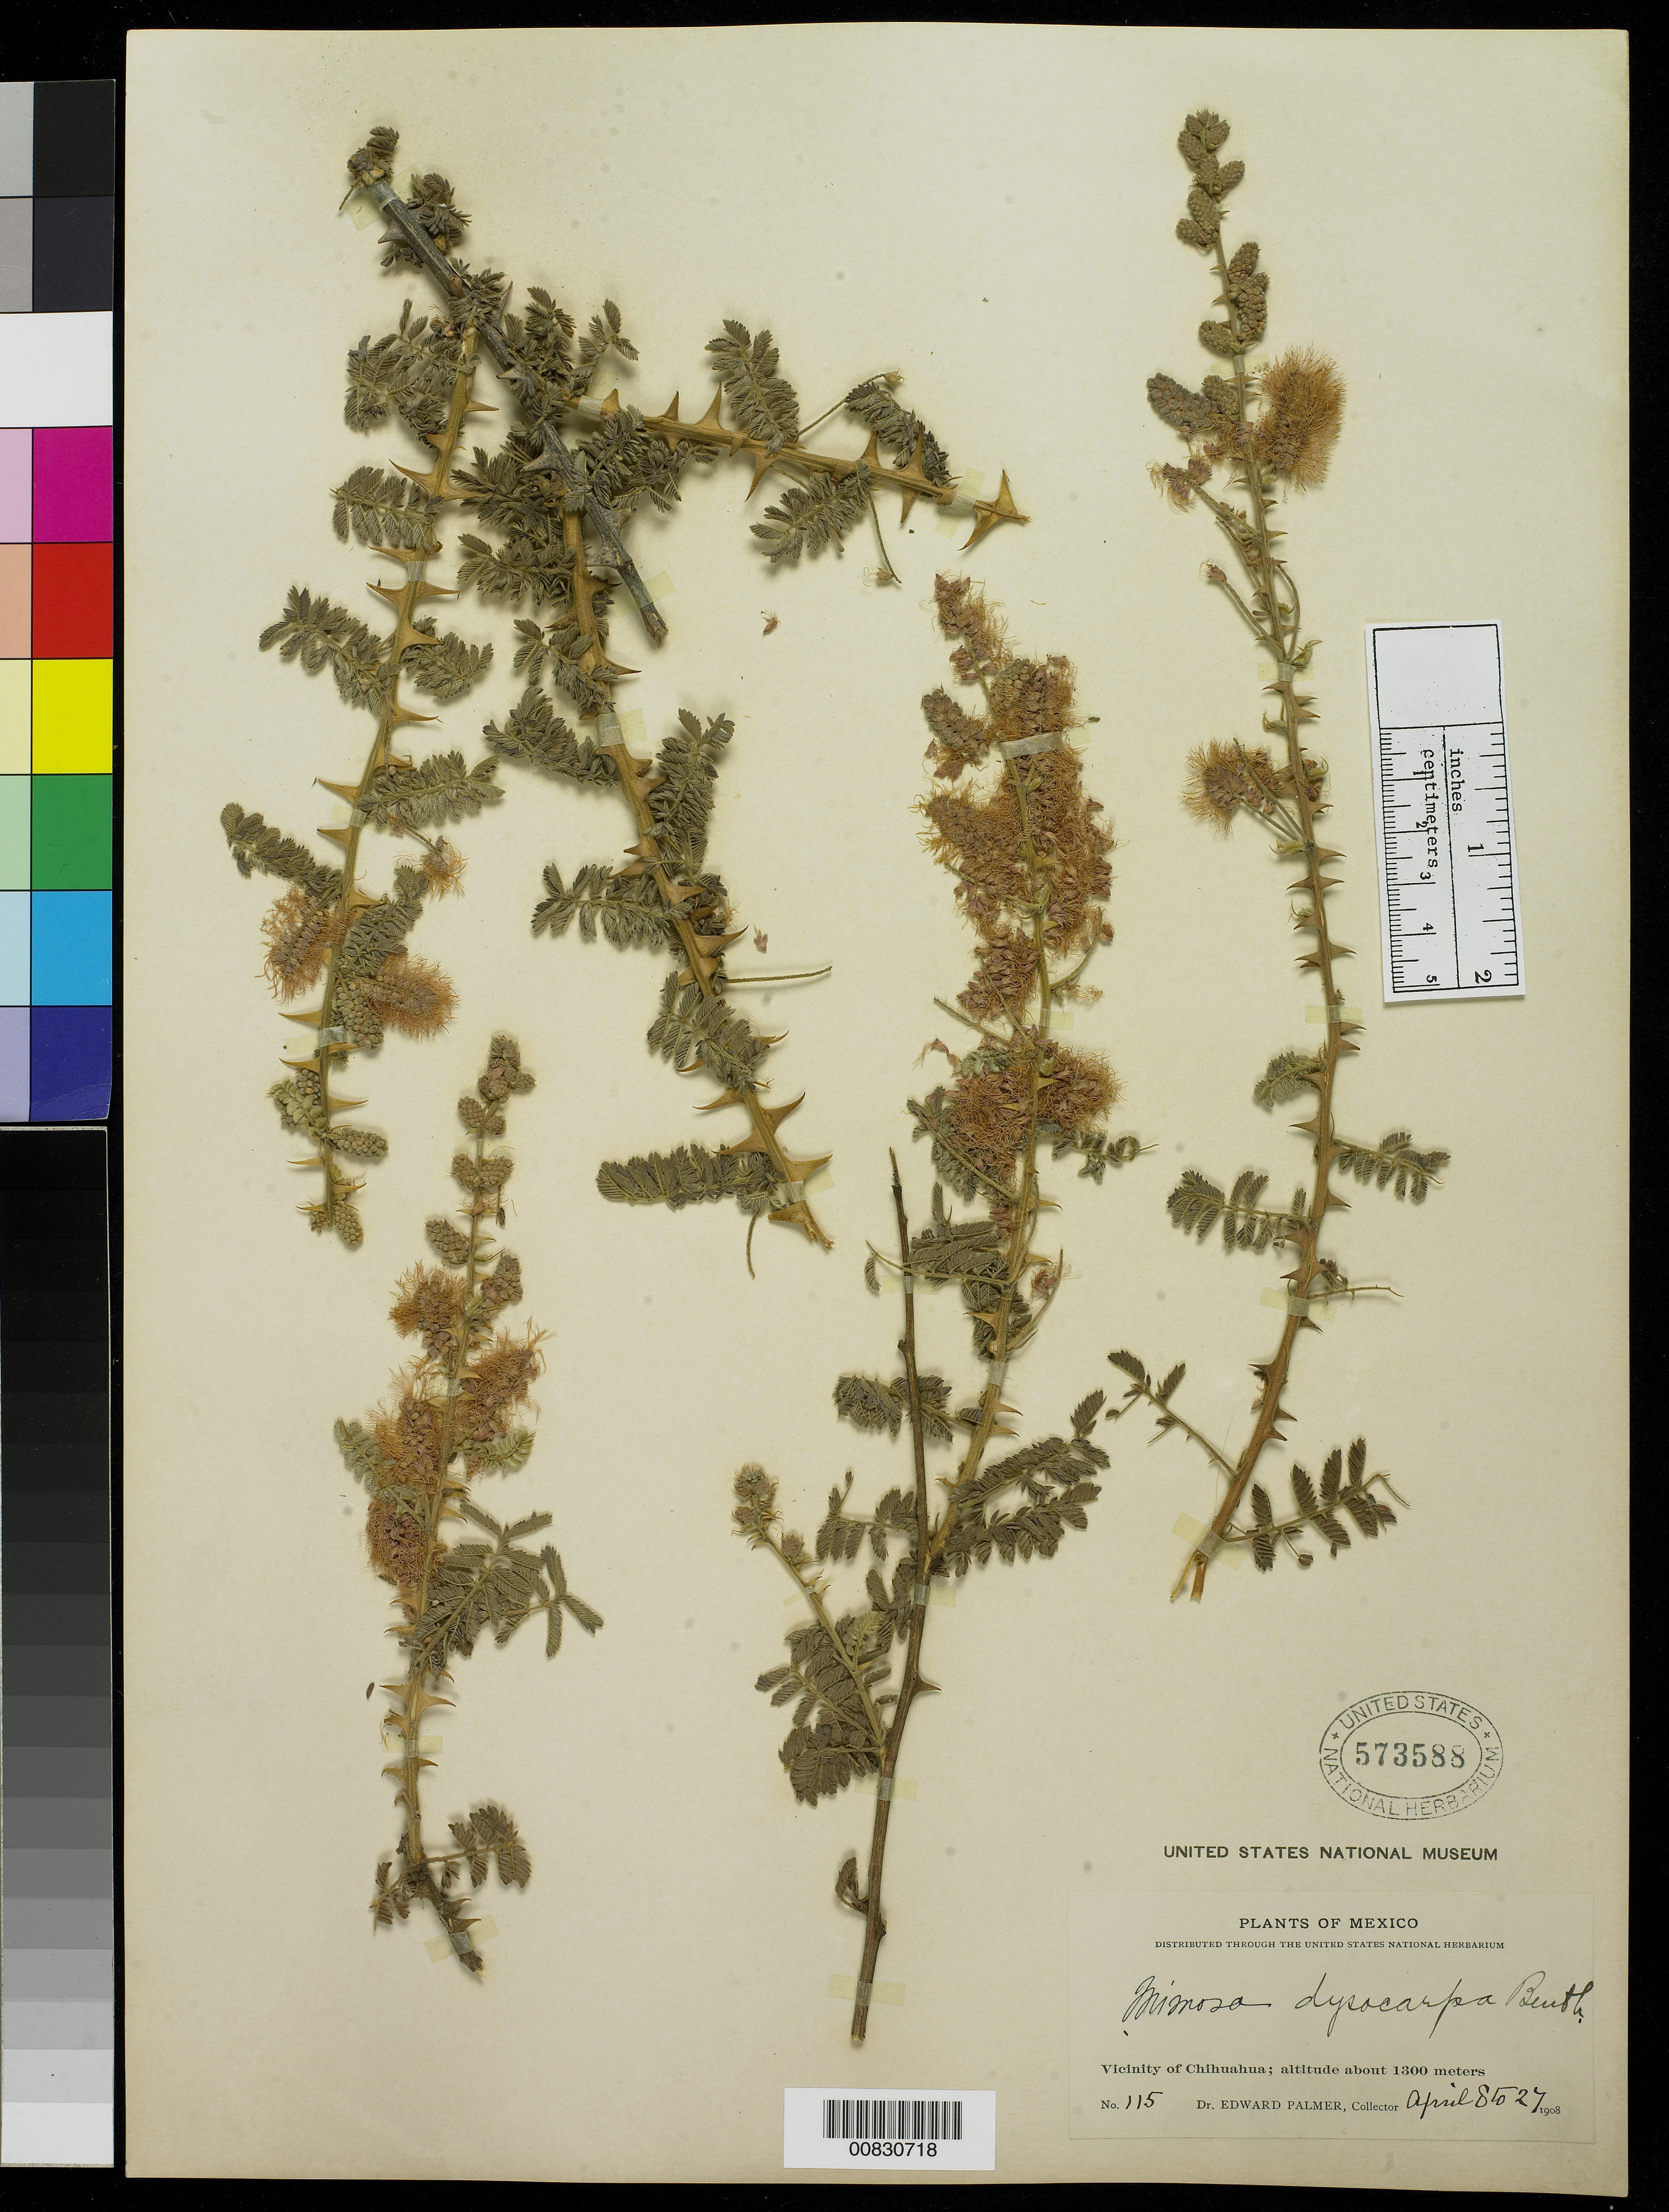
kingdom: Plantae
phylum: Tracheophyta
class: Magnoliopsida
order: Fabales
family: Fabaceae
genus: Mimosa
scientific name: Mimosa dysocarpa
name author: Benth. ex A. Gray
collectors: E. Palmer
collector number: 115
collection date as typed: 08 Apr 1908 to 27 Apr 1908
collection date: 1908-04-08/1908-04-27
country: Mexico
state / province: Chihuahua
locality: Vicinity of Chihuahua.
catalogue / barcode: US 573588